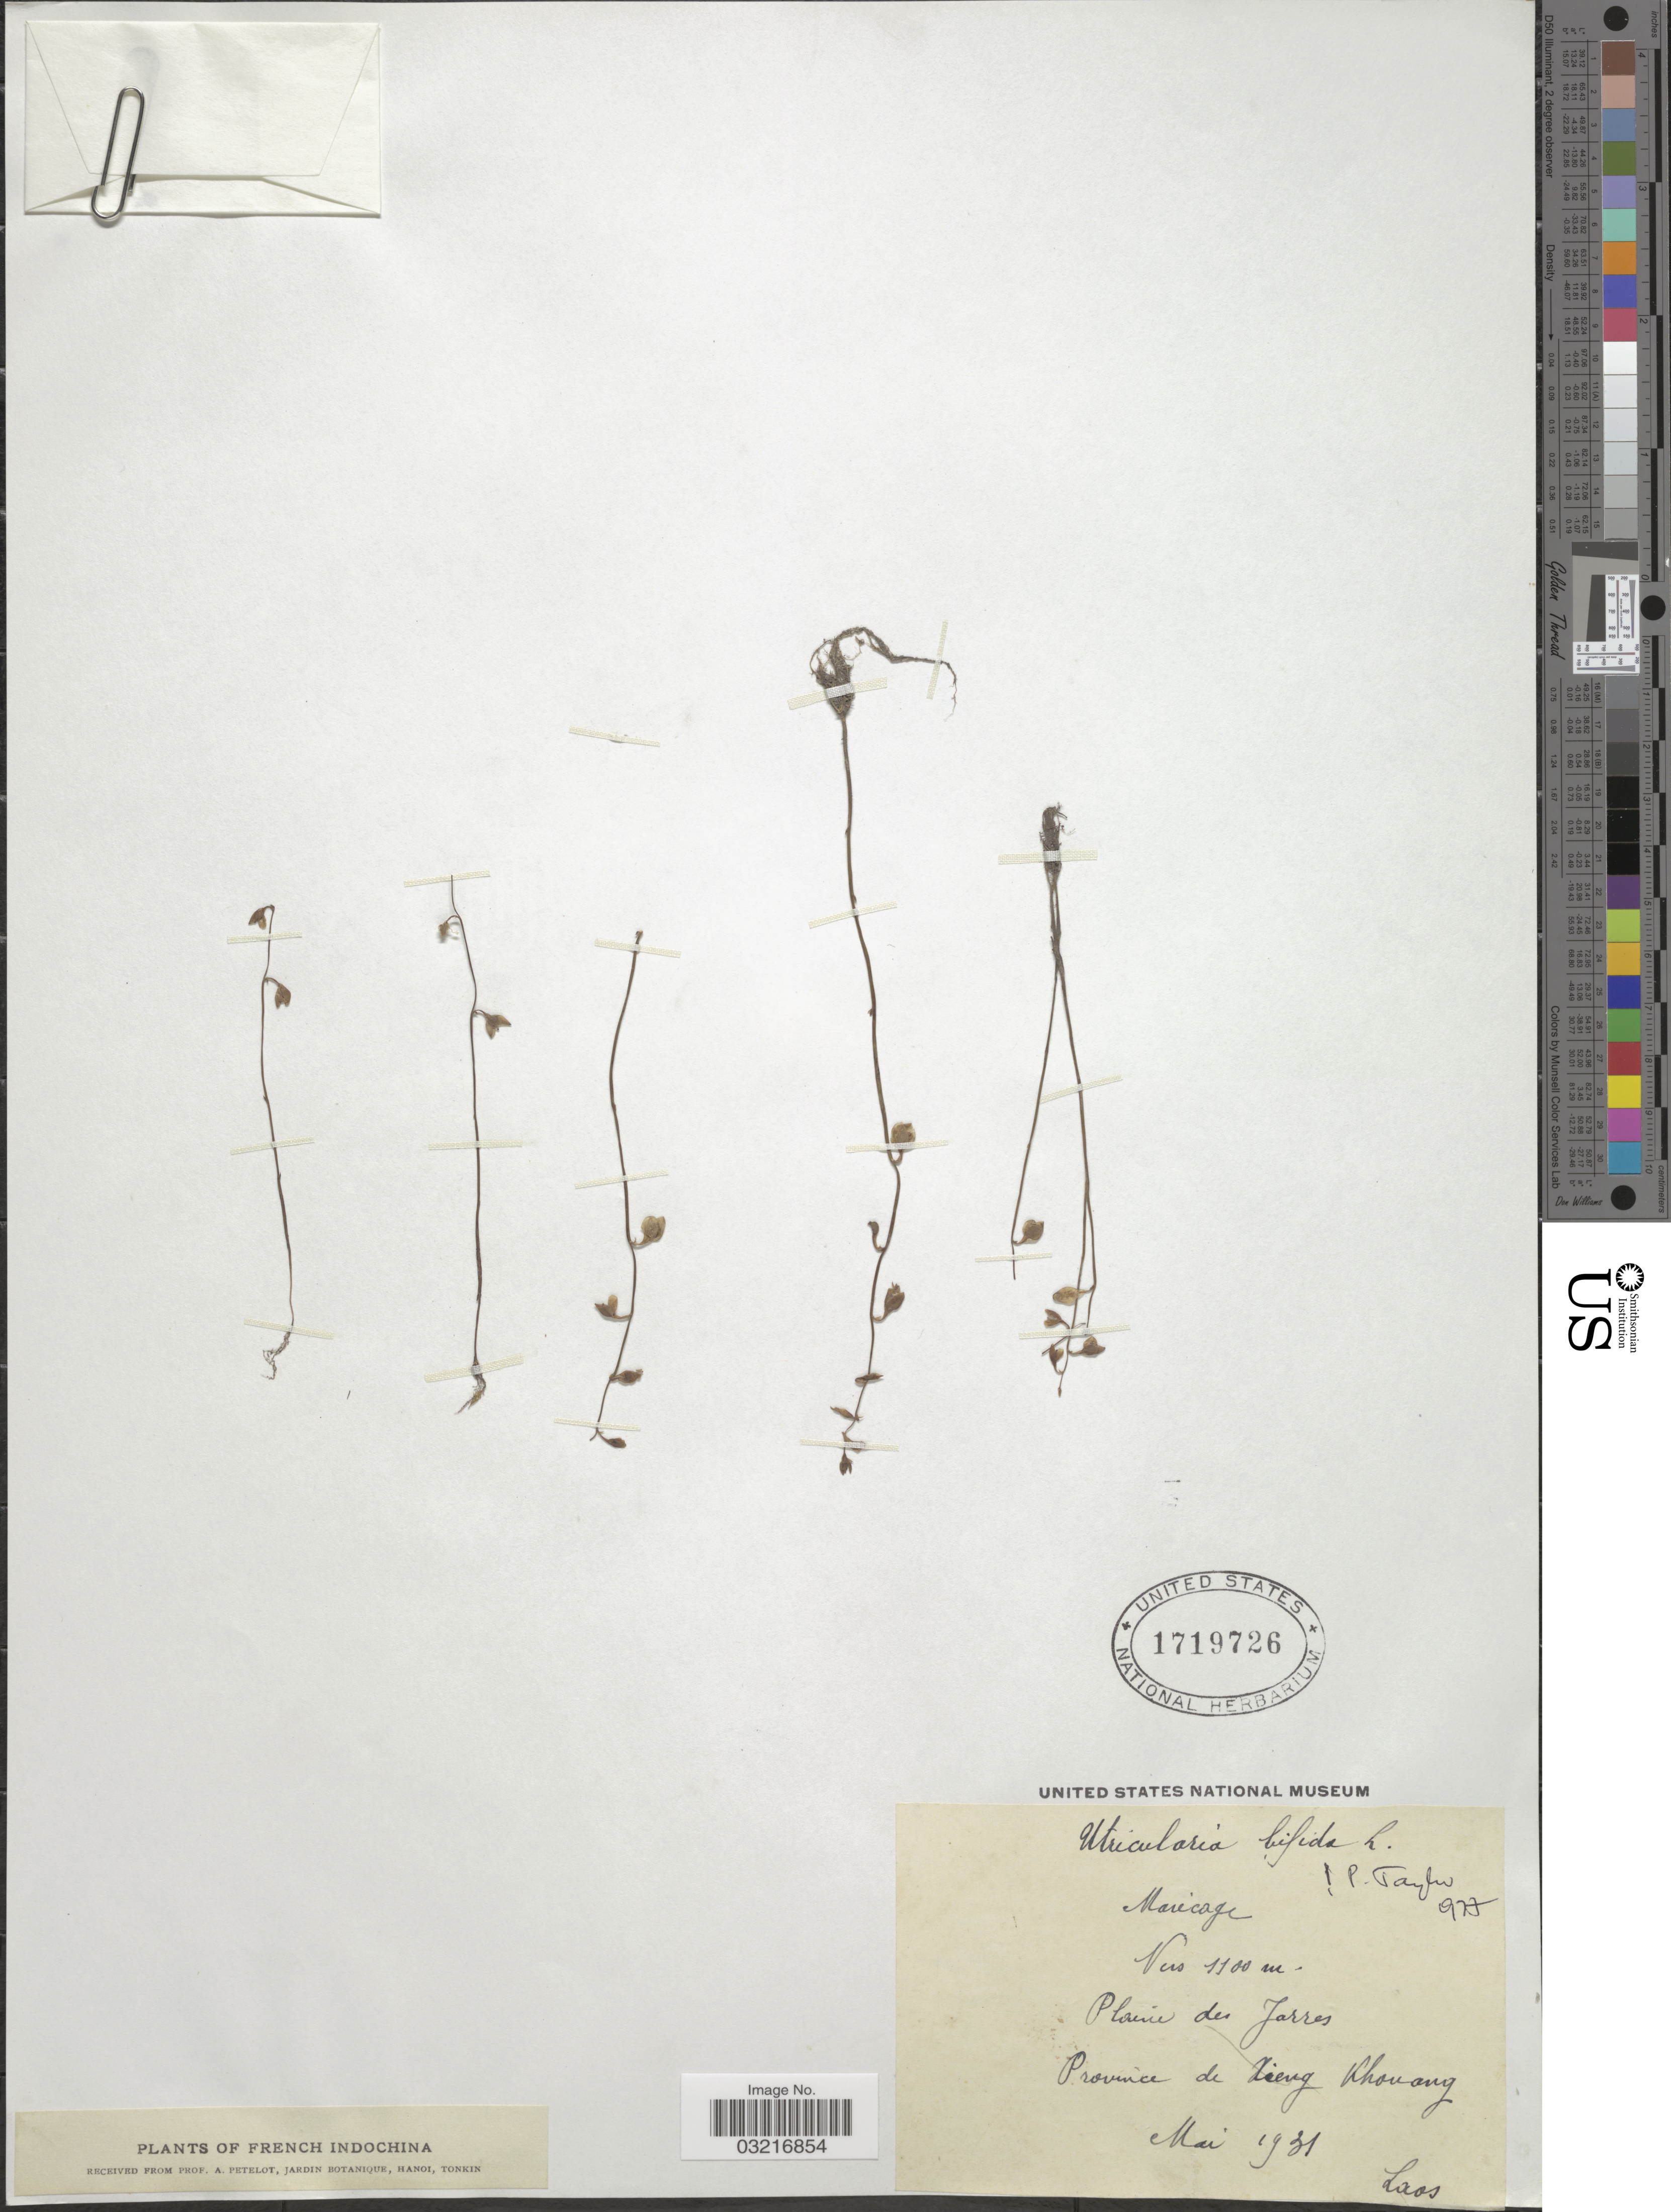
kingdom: Plantae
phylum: Tracheophyta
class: Magnoliopsida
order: Lamiales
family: Lentibulariaceae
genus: Utricularia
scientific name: Utricularia bifida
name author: L.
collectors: A. Petelot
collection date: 1931-05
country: Laos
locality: Maricage, Plaine des Jarres, Province de Xieng Khouang.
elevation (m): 1100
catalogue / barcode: US 1719726